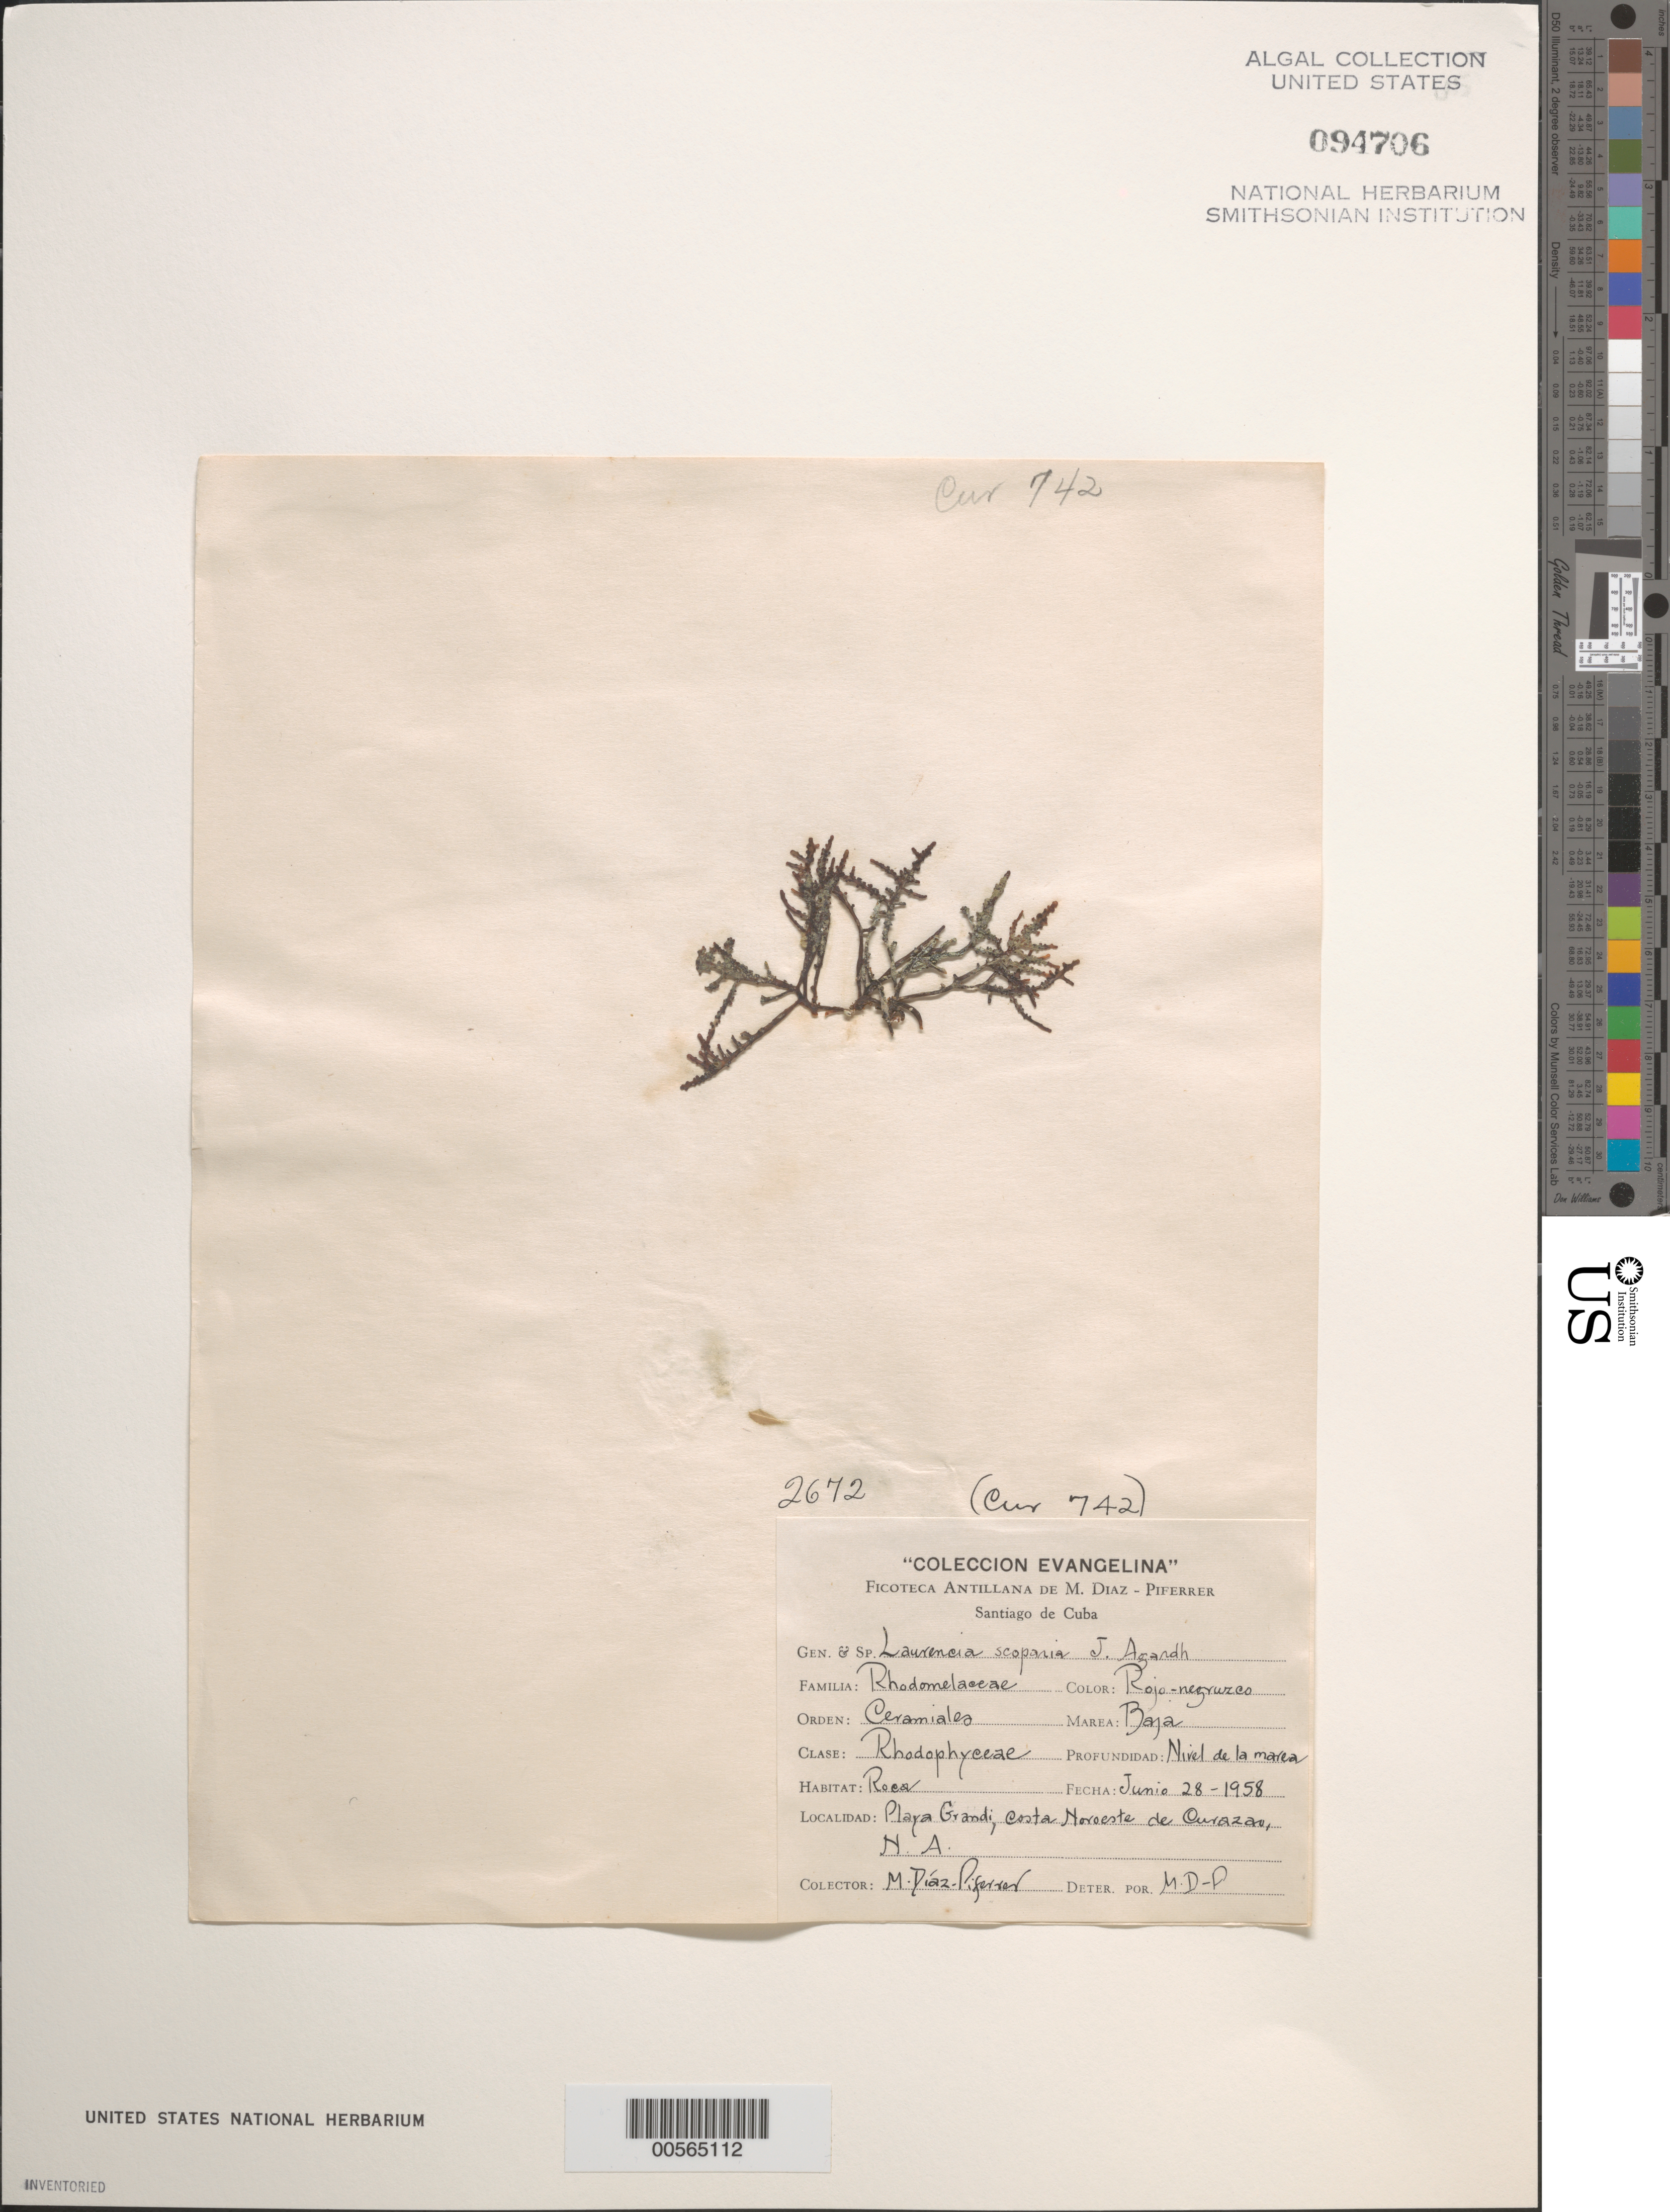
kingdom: Plantae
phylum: Rhodophyta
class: Florideophyceae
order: Ceramiales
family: Rhodomelaceae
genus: Laurencia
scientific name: Laurencia dendroidea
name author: J. Agardh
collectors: M. Diaz-Piferrer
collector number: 2672 & CUR. 742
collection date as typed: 28 Jun 1958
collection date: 1958-06-28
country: Curaçao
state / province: ABC Islands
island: Curaçao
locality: Playa Grandi, region of West Punt, SW coast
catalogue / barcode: US 94706